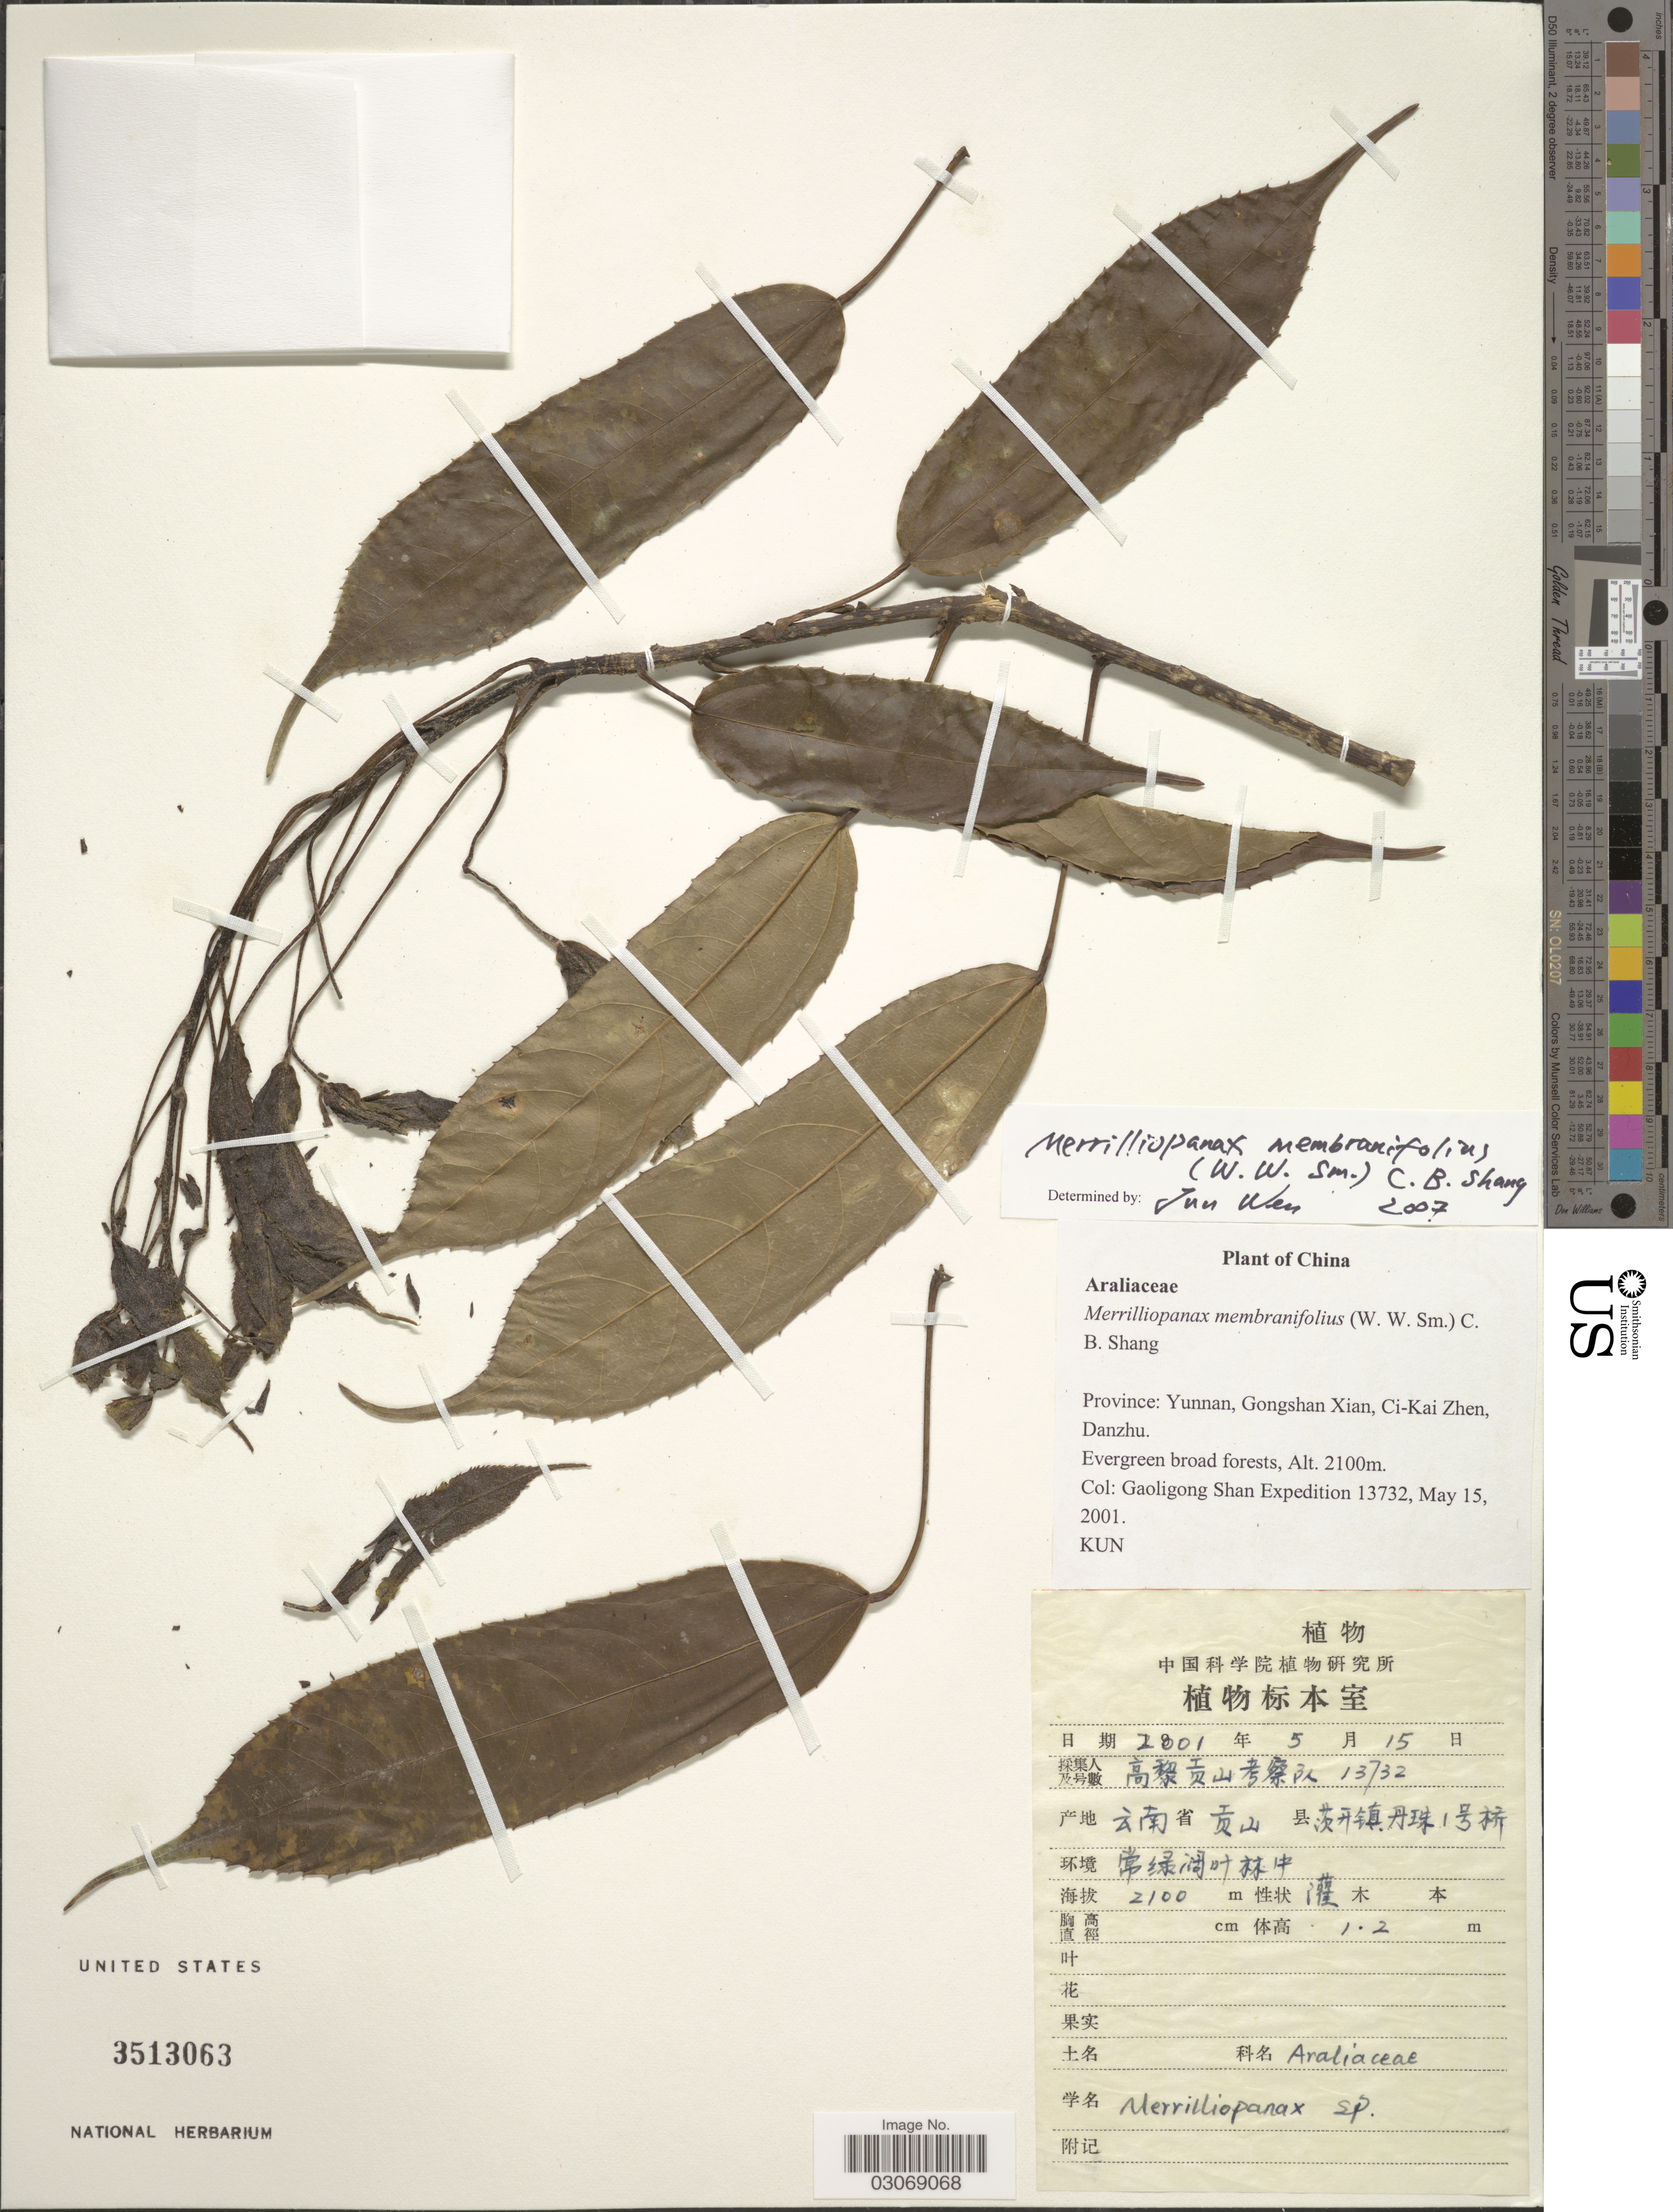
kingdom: Plantae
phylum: Tracheophyta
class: Magnoliopsida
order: Apiales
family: Araliaceae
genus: Merrilliopanax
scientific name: Merrilliopanax membranifolius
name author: (W.W. Sm.) C.B. Shang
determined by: Wen, Jun, (BOT), Smithsonian Institution - National Museum of Natural History (UNITED STATES)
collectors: Gaoligong Shan Exped.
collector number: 13732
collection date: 2001-05-15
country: China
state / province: Yunnan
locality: Gongshan Xian, Ci-Kai Zhen, Danzhu.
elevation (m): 2100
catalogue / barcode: US 3513063